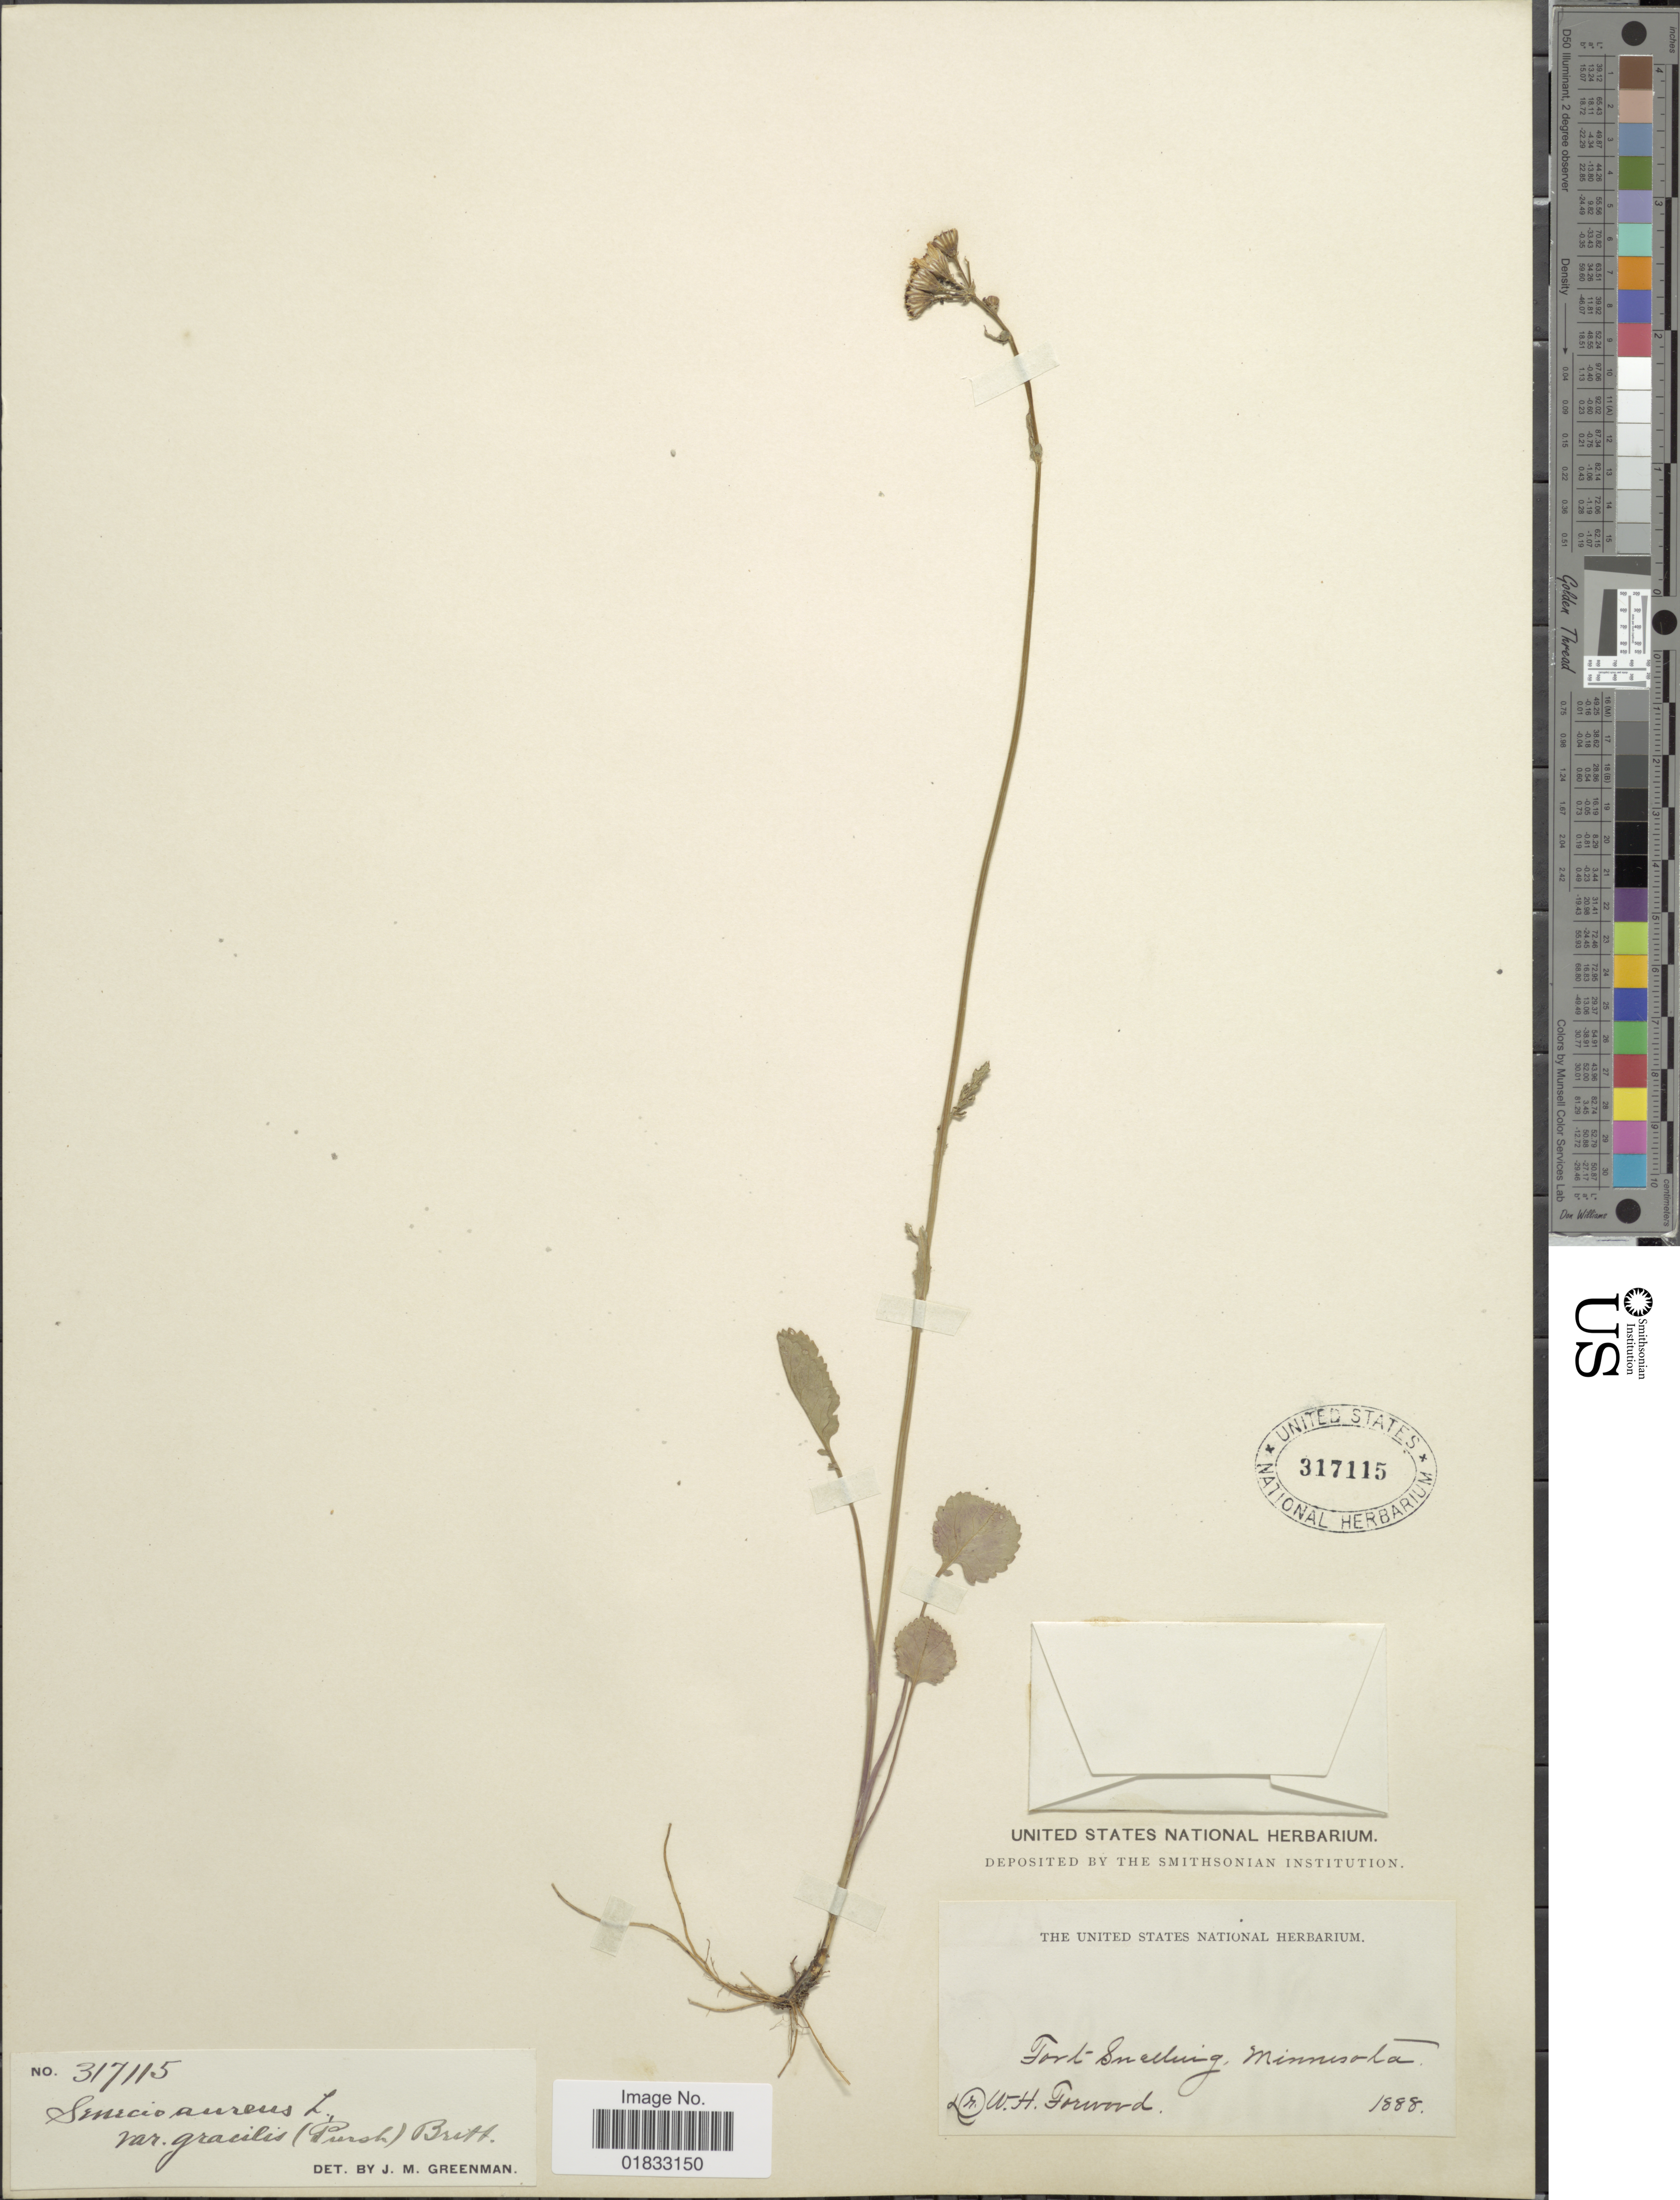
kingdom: Plantae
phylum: Tracheophyta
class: Magnoliopsida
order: Asterales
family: Asteraceae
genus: Packera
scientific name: Packera aurea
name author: (L.) Á. Löve & D. Löve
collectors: W. Forwood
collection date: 1888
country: United States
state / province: Minnesota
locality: Fort Snelling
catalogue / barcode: US 317115